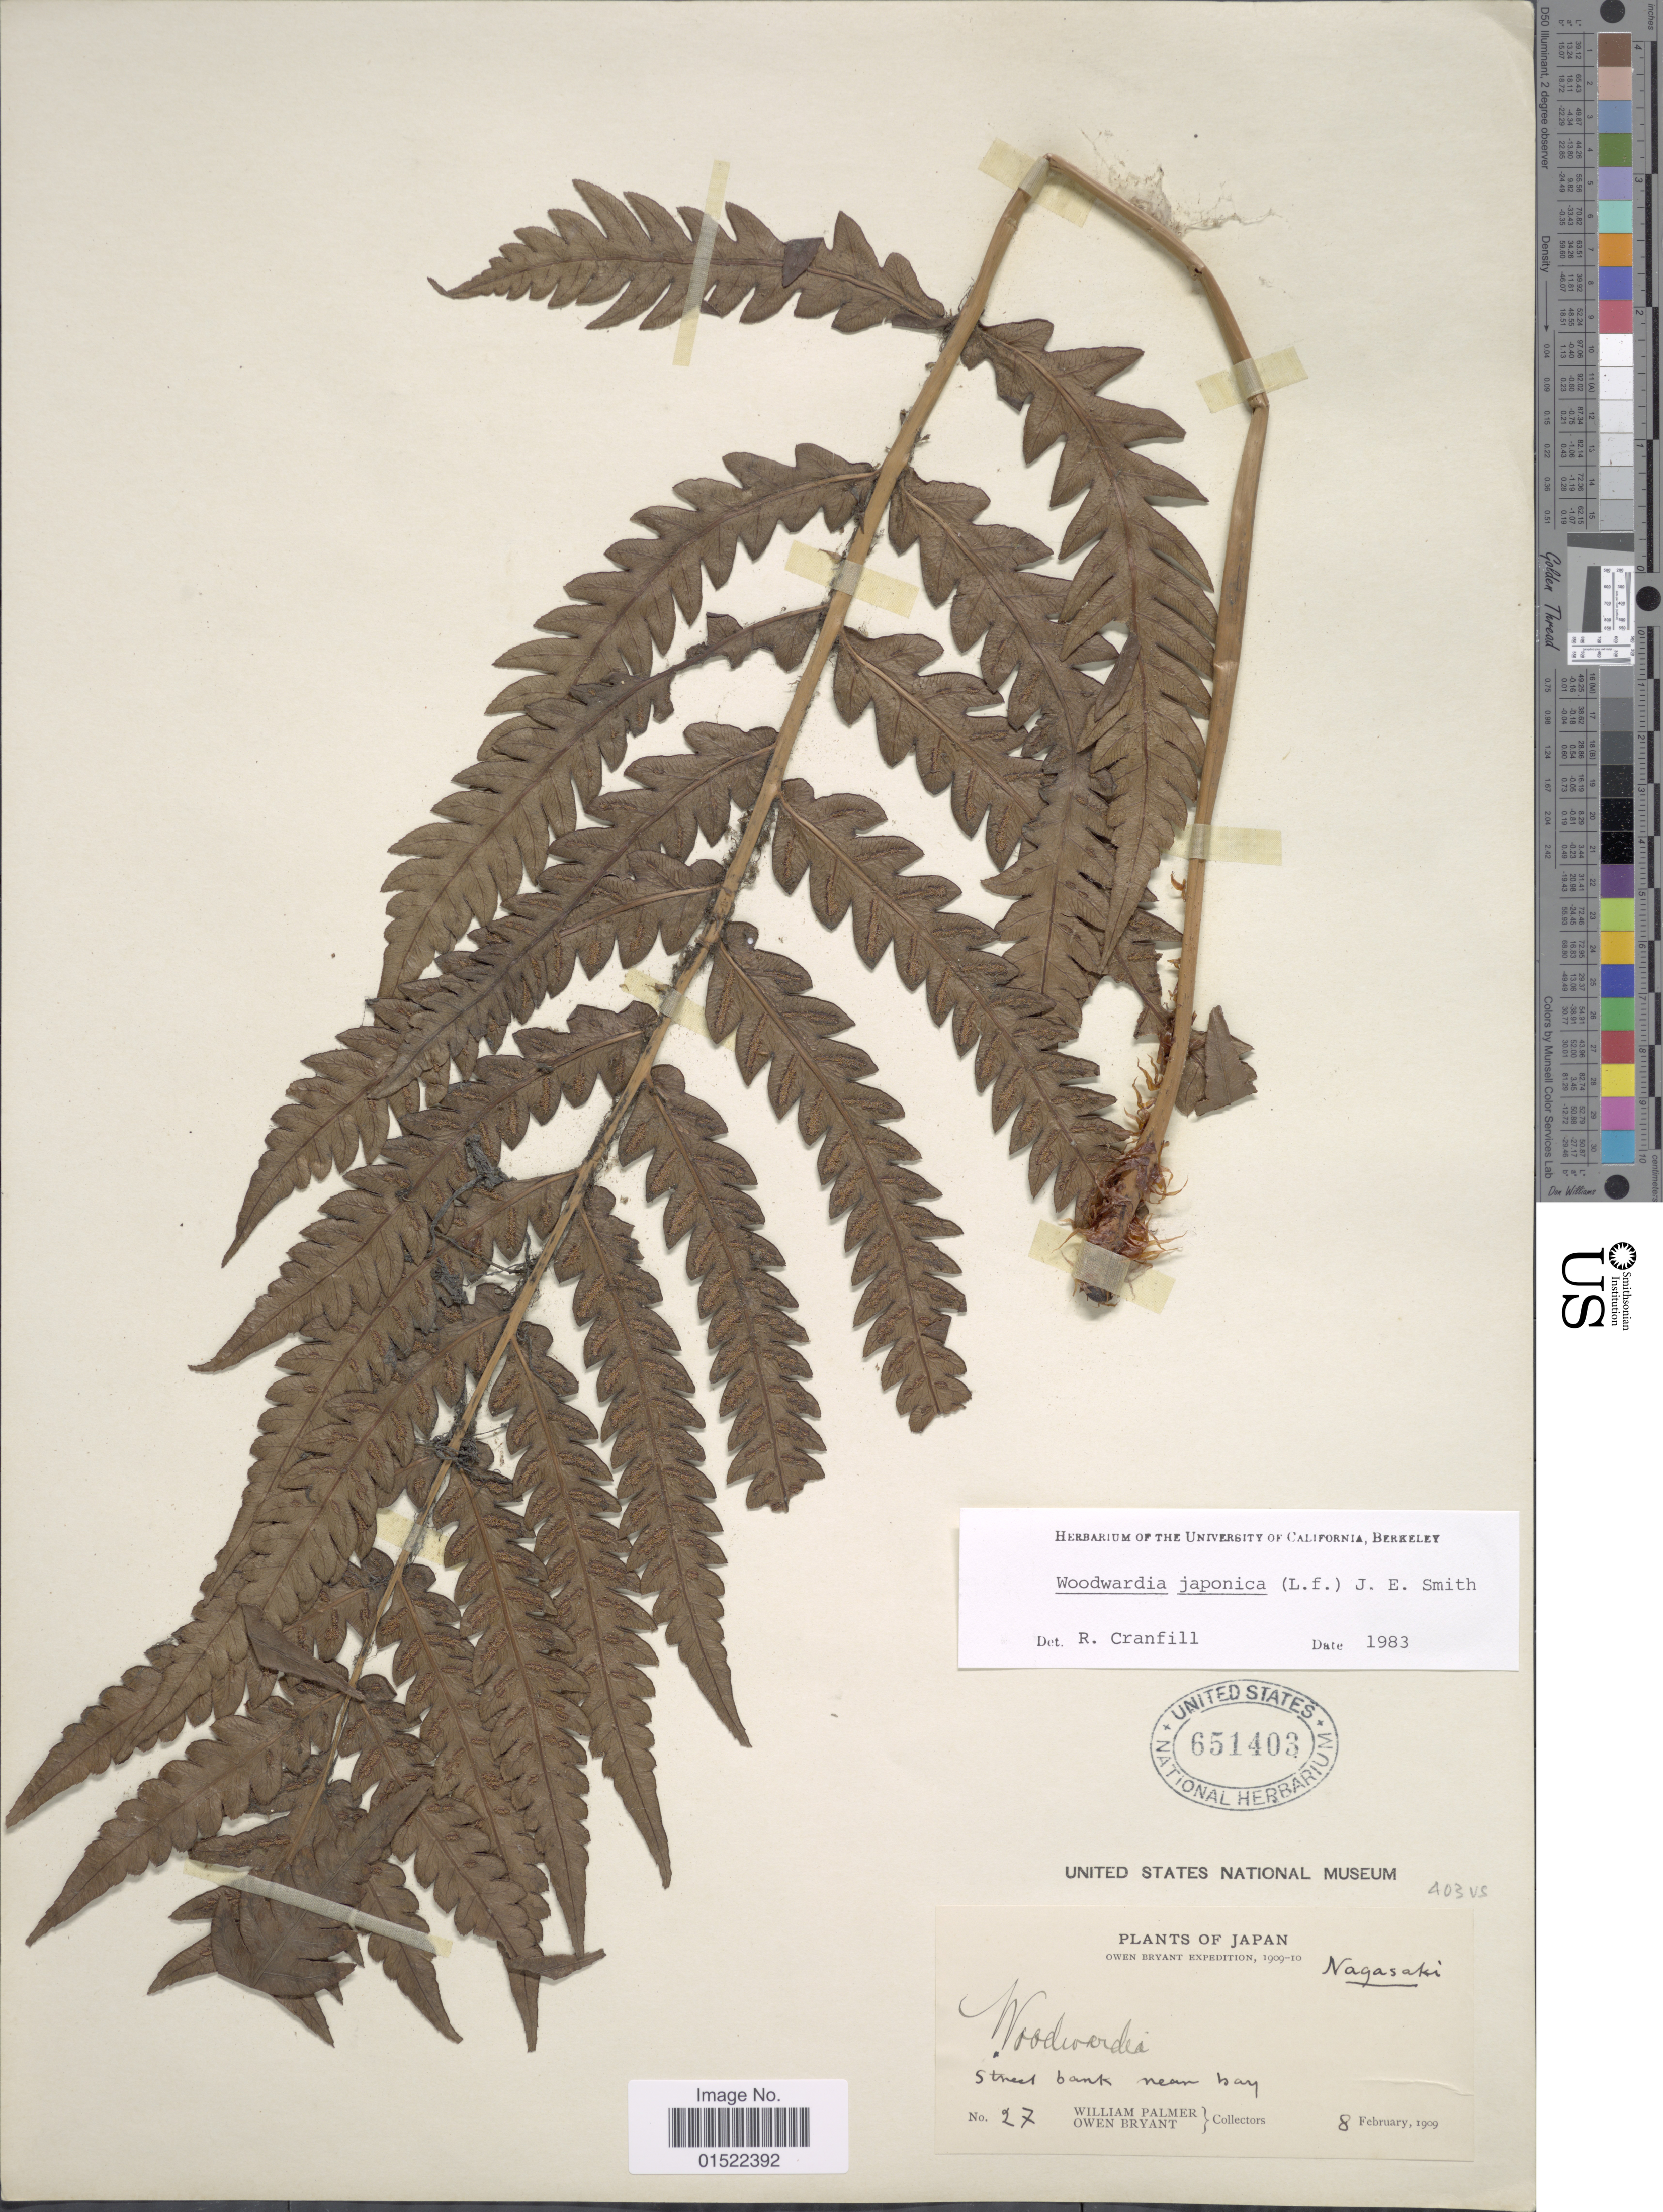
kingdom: Plantae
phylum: Tracheophyta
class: Polypodiopsida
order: Polypodiales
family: Blechnaceae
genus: Woodwardia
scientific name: Woodwardia japonica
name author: (L. f.) Sm.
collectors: W. Palmer & O. Bryant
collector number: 27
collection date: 1909-02-08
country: Japan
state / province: Nagasaki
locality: Near bay.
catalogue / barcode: US 651403